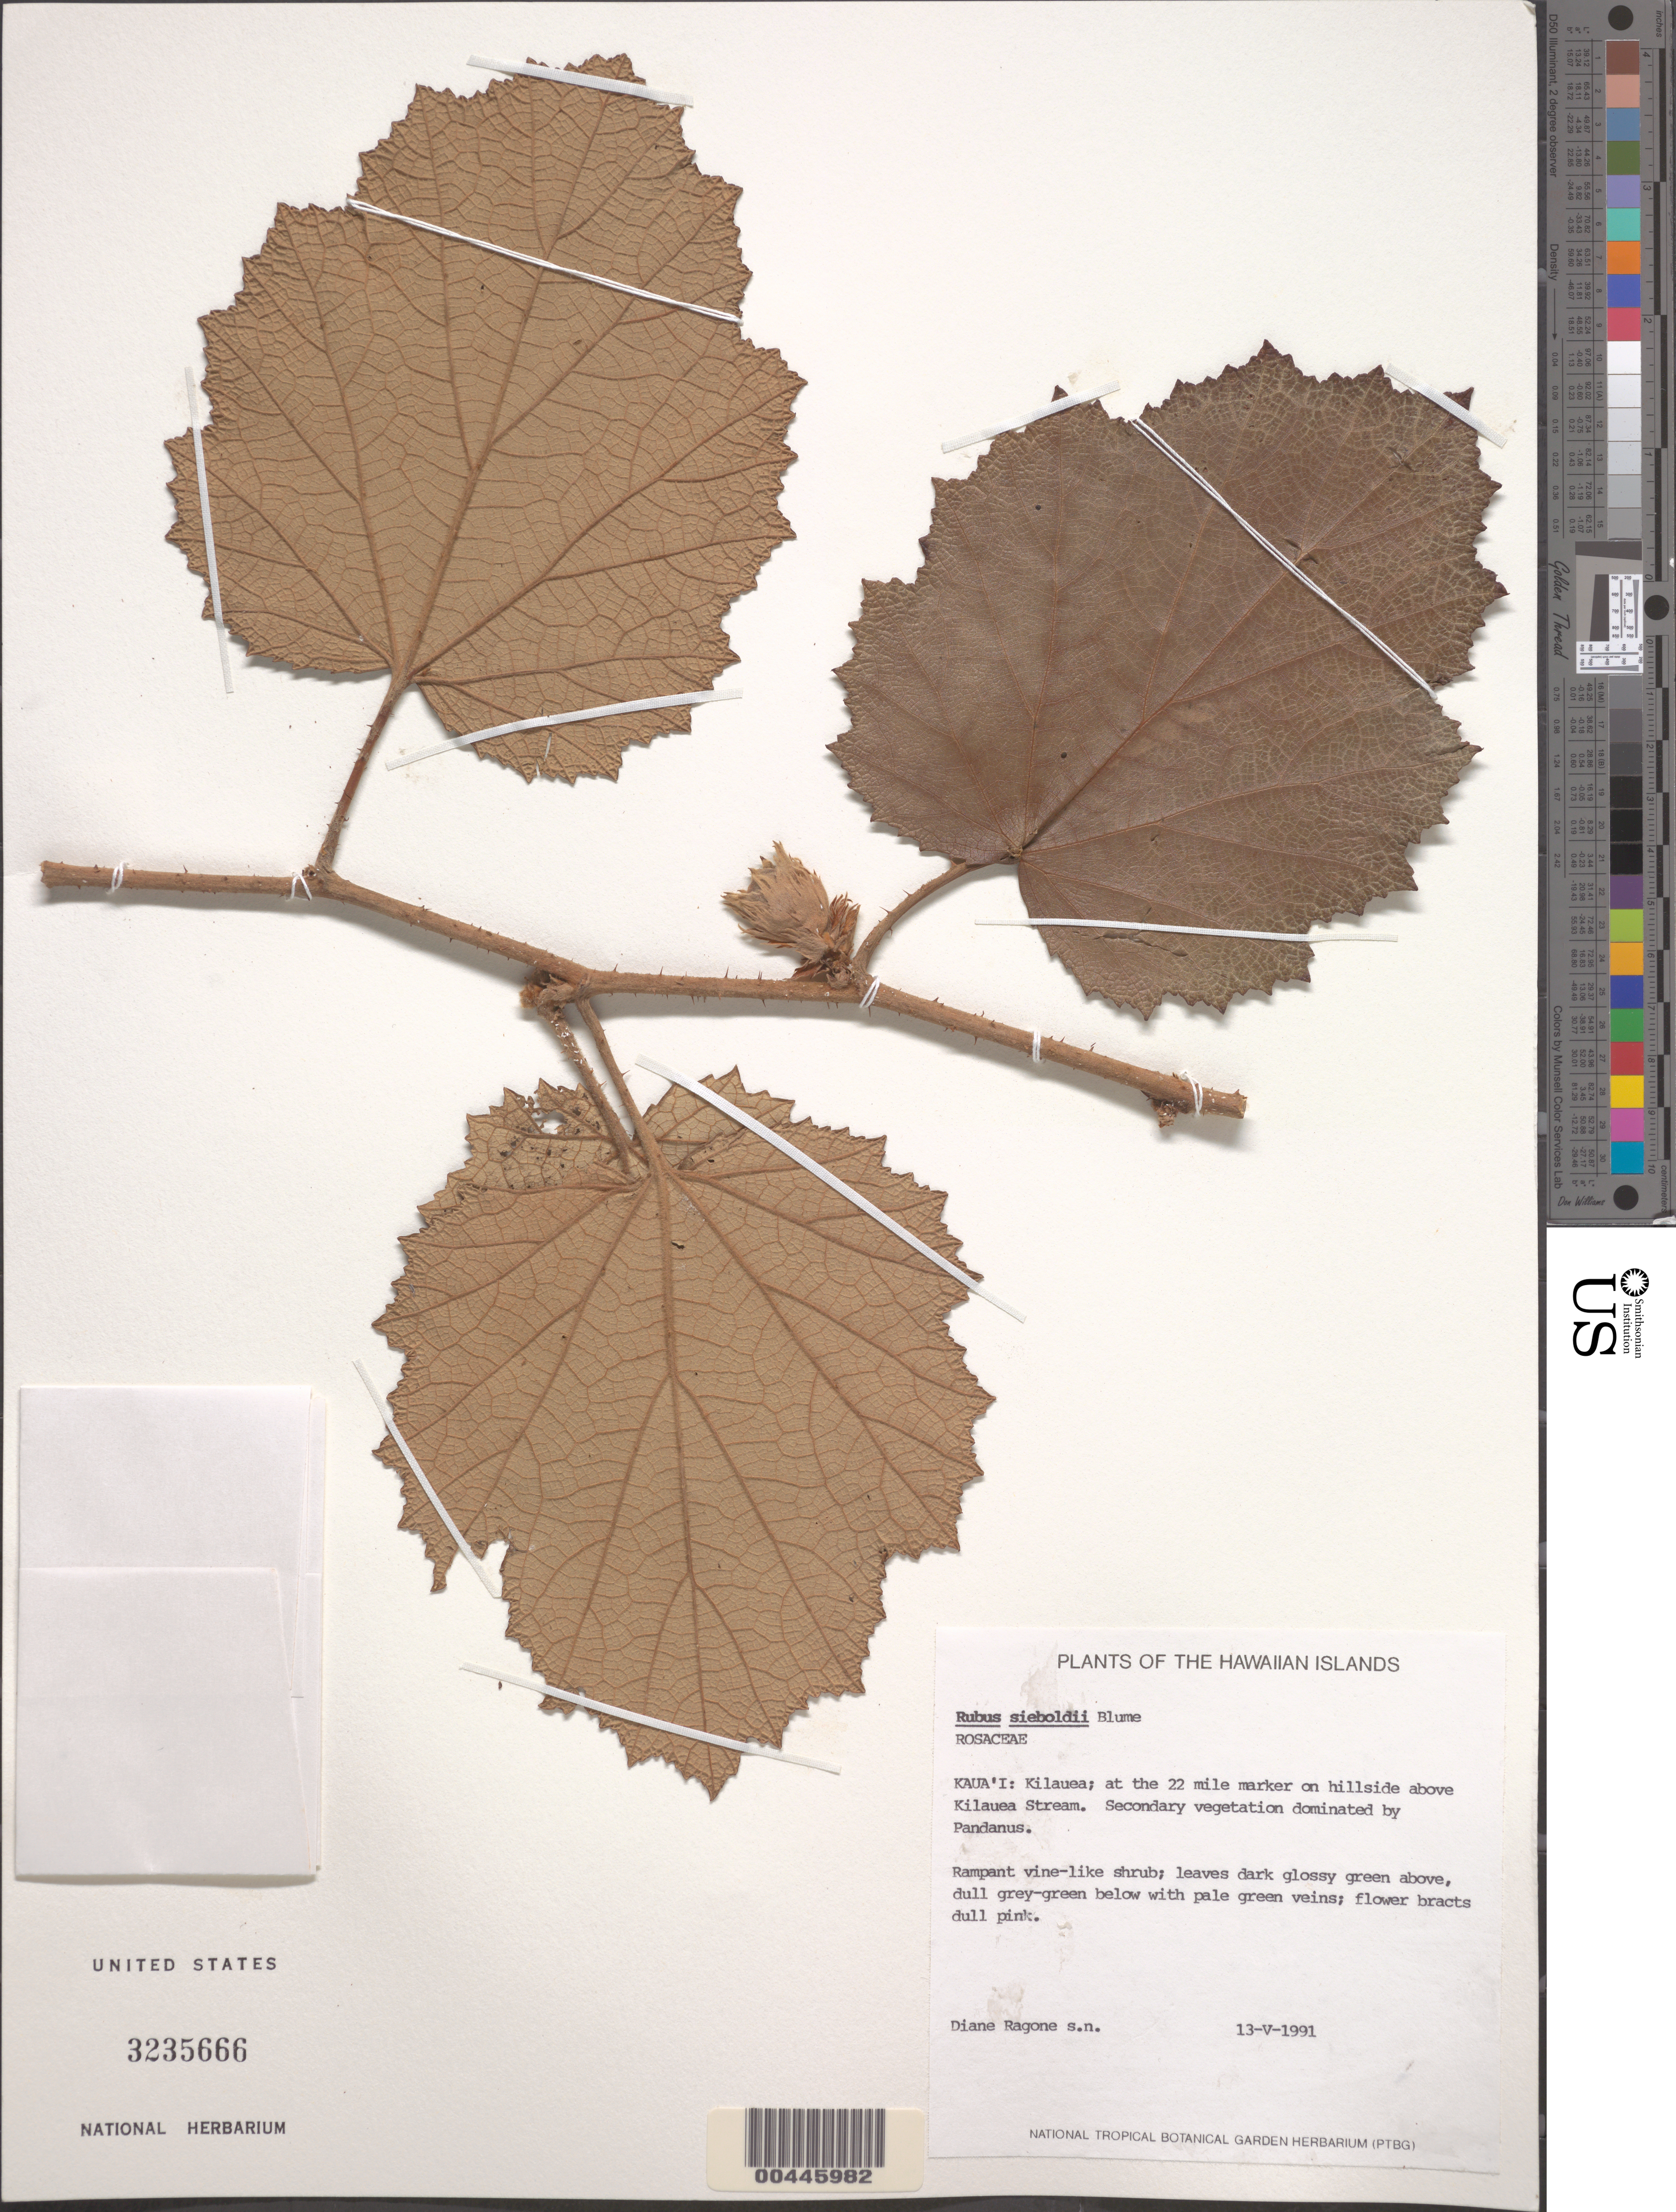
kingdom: Plantae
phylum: Tracheophyta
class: Magnoliopsida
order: Rosales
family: Rosaceae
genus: Rubus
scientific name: Rubus sieboldii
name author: Blume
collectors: D. Ragone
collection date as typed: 13 May 1991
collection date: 1991-05-13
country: United States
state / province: Hawaii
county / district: Kauai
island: Kaua'i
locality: Kilauea, at the 22 mi marker on hillside above Kilauea Stream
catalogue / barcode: US 3235666